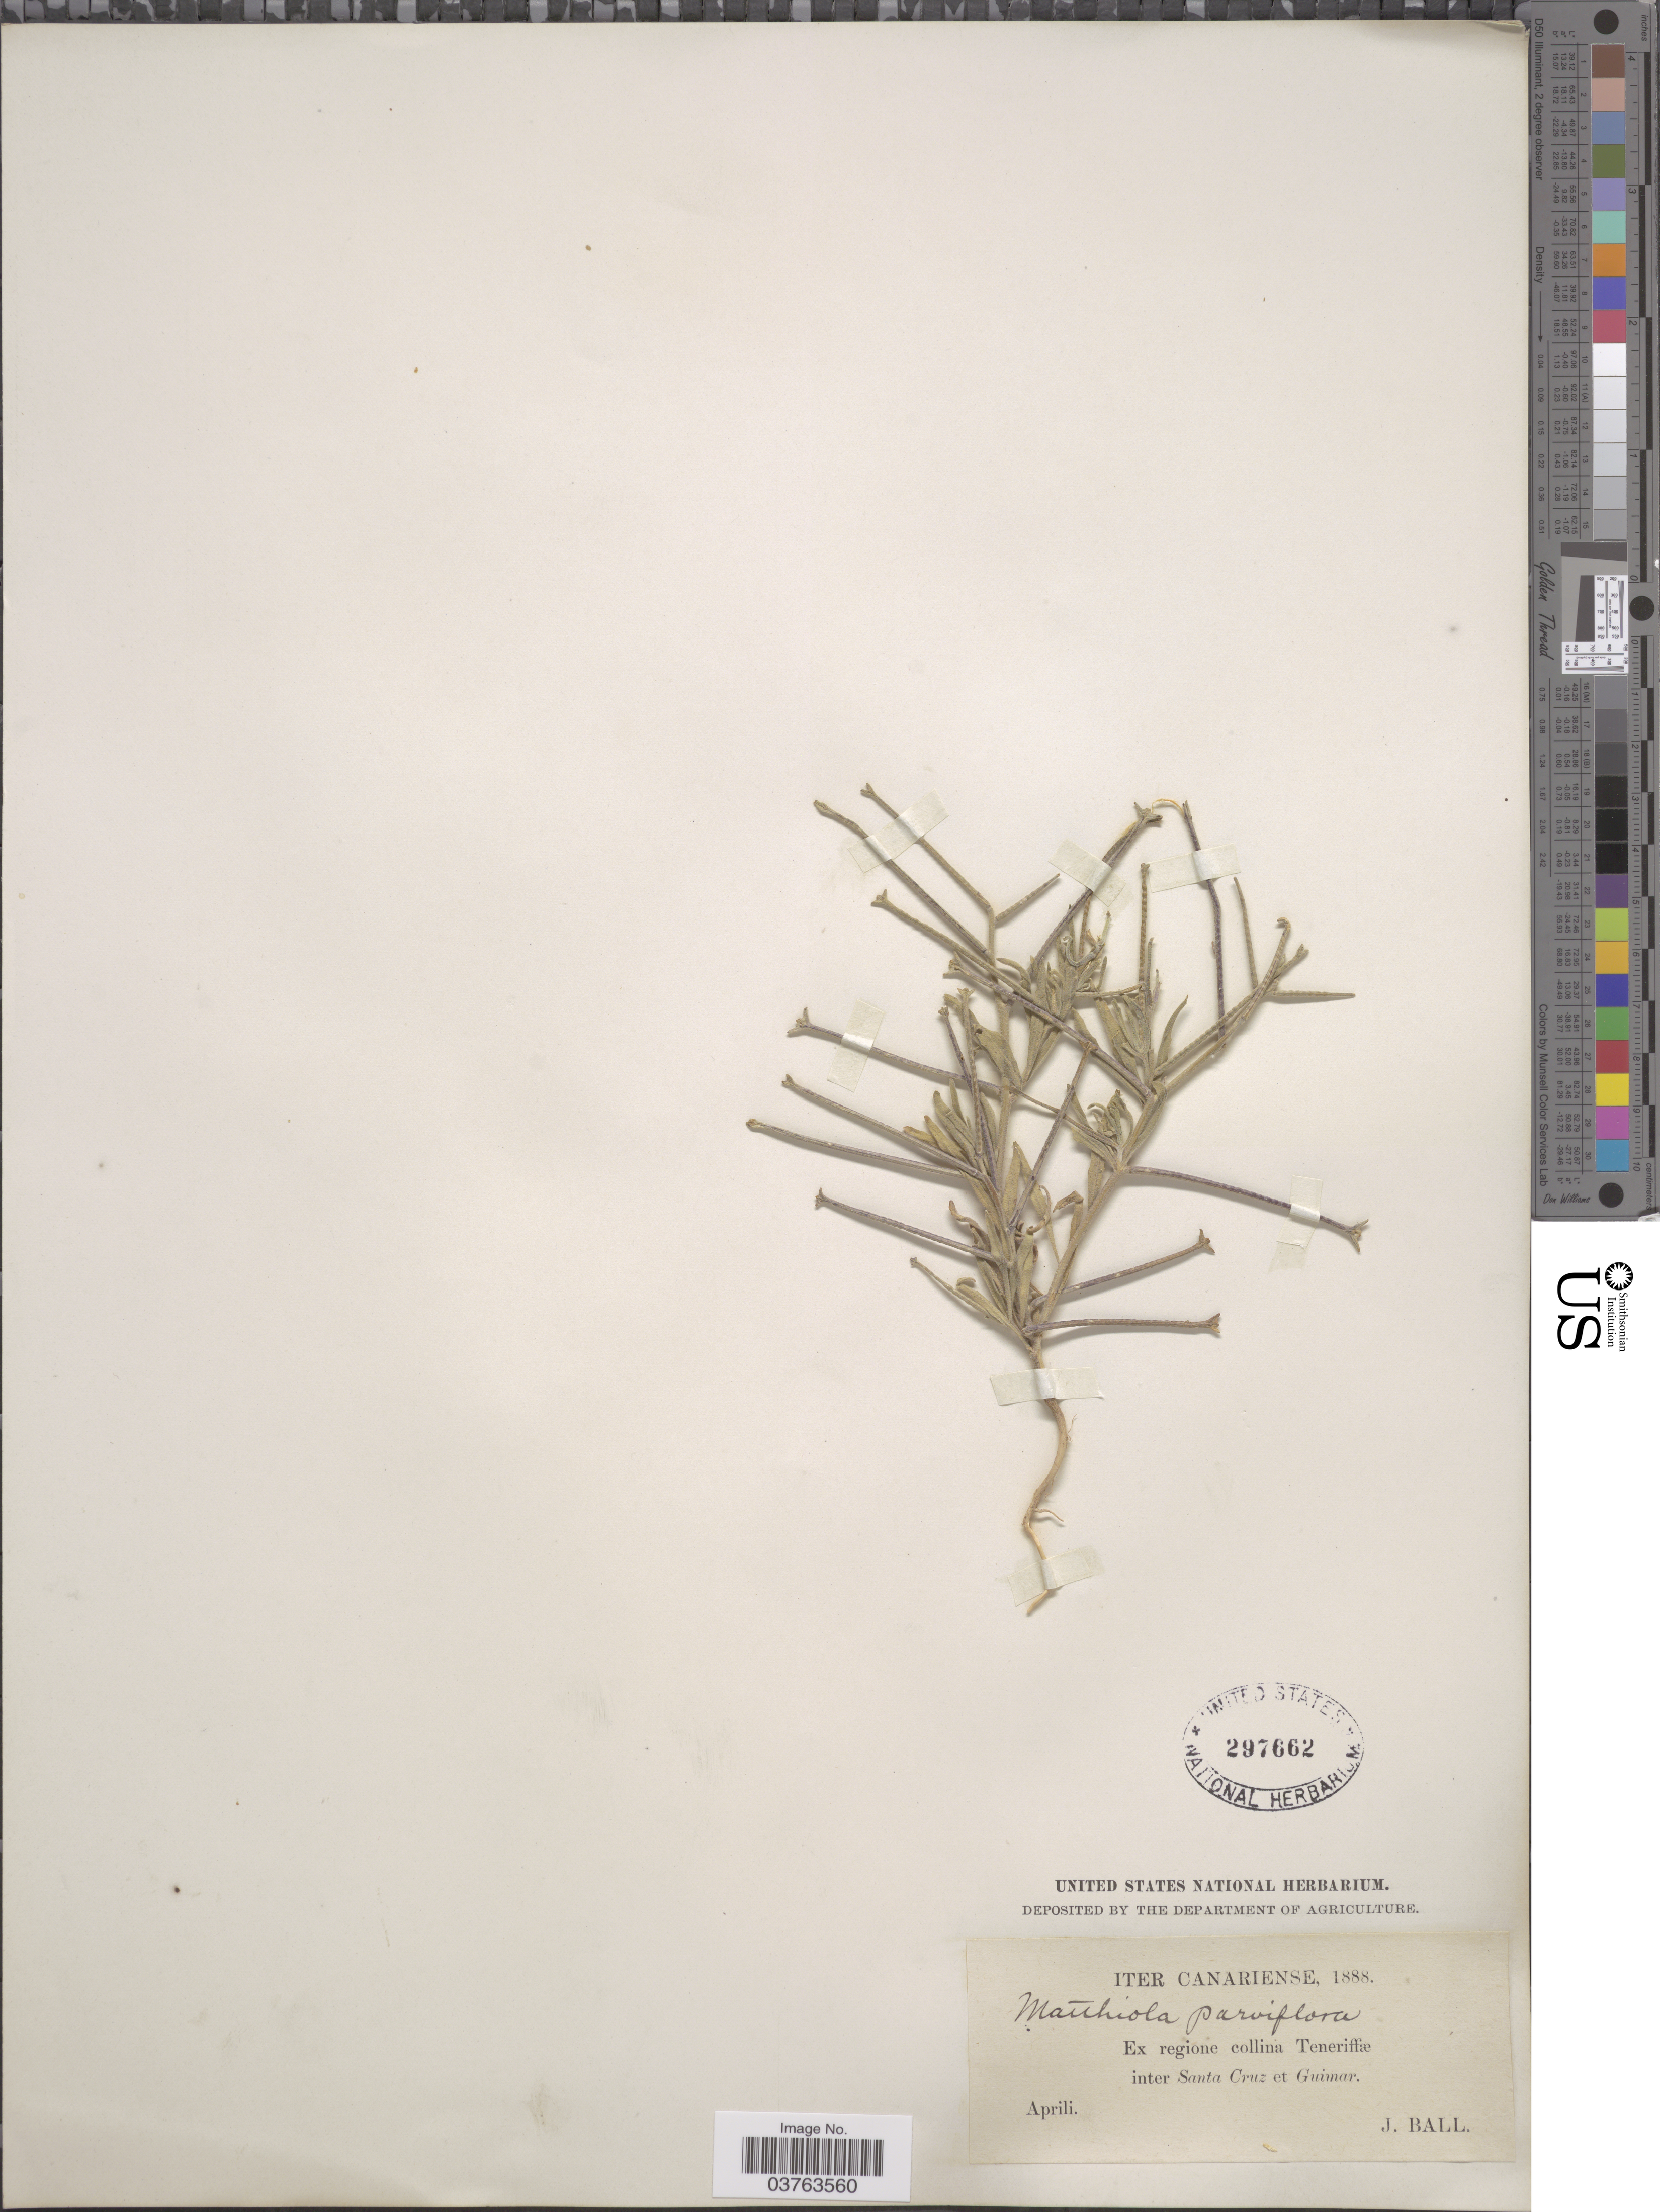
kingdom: Plantae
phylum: Tracheophyta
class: Magnoliopsida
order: Brassicales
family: Brassicaceae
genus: Matthiola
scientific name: Matthiola parviflora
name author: W.T. Aiton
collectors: J. Ball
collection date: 1888-04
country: Spain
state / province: Canarias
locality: Iter Canariense, Ex regione collina Teneriffæ inter Santa Cruz et Guimar.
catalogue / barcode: US 297662